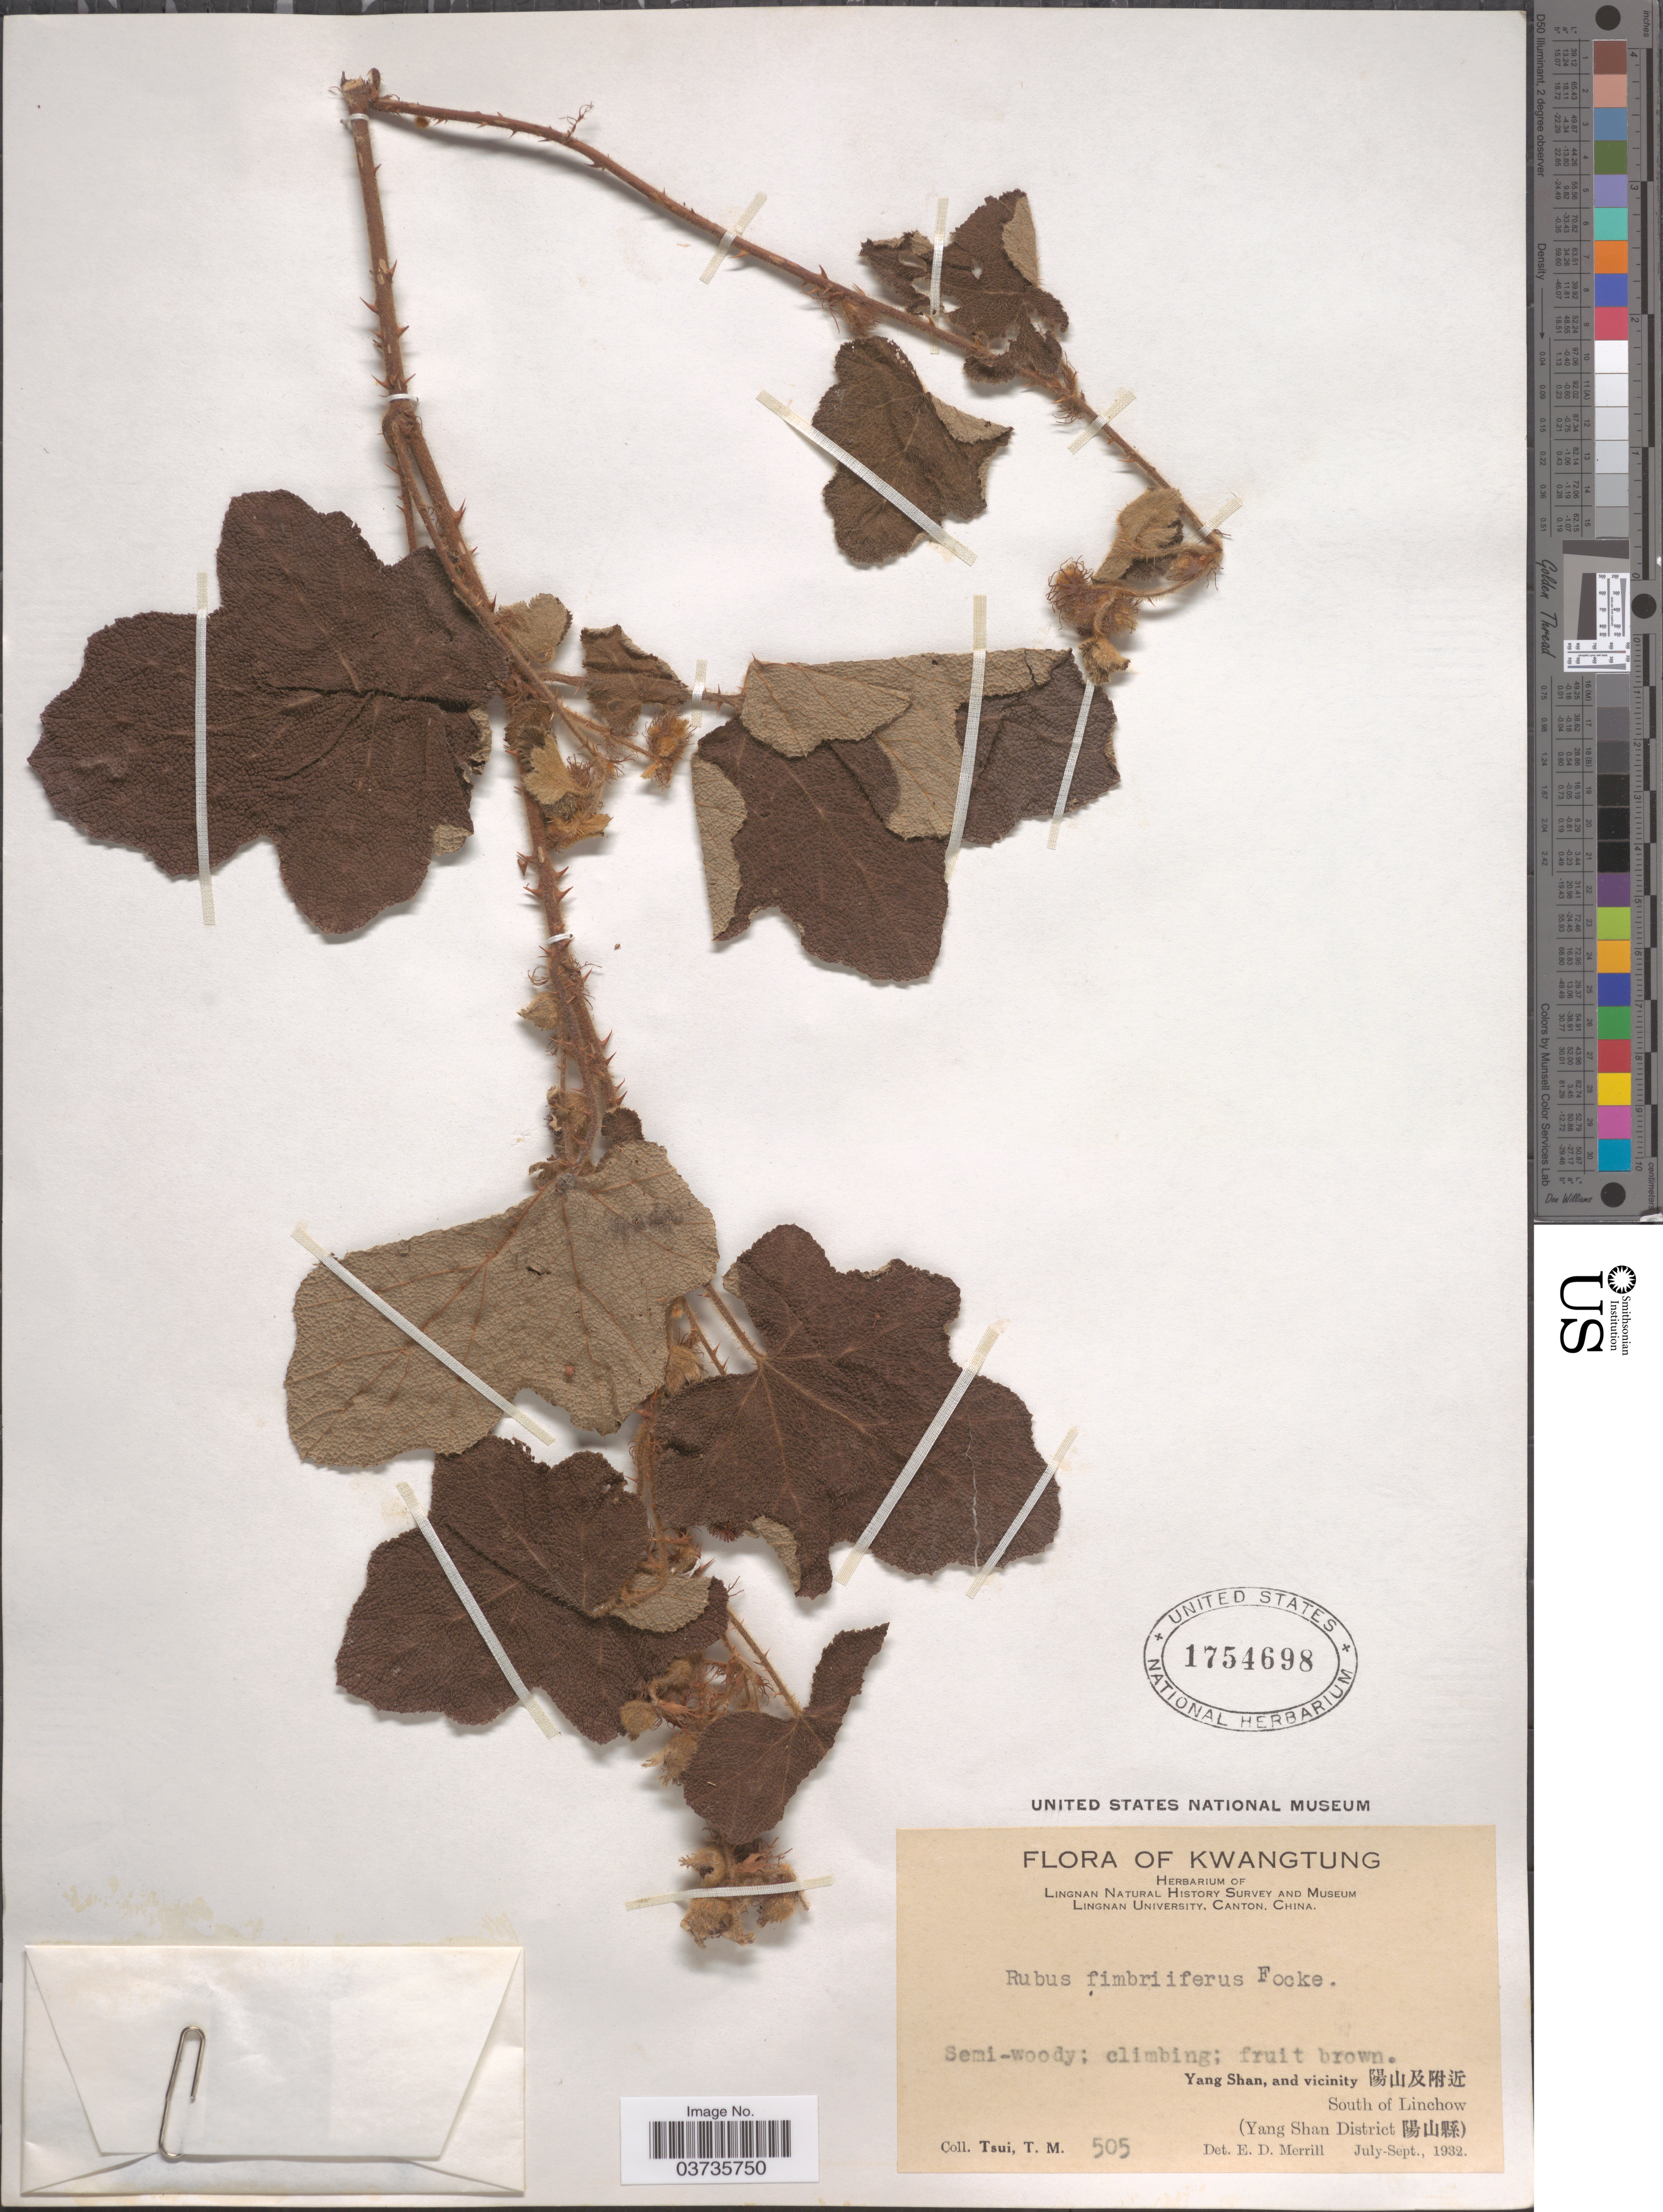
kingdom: Plantae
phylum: Tracheophyta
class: Magnoliopsida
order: Rosales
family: Rosaceae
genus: Rubus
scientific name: Rubus fimbriiferus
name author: Focke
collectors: T. Tsui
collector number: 505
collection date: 1932-07/1932-09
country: China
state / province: Guangdong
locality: Kwangtung. Yang Shan, and vicinity X. South of Linchow (Yang Shan District X).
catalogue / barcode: US 1754698